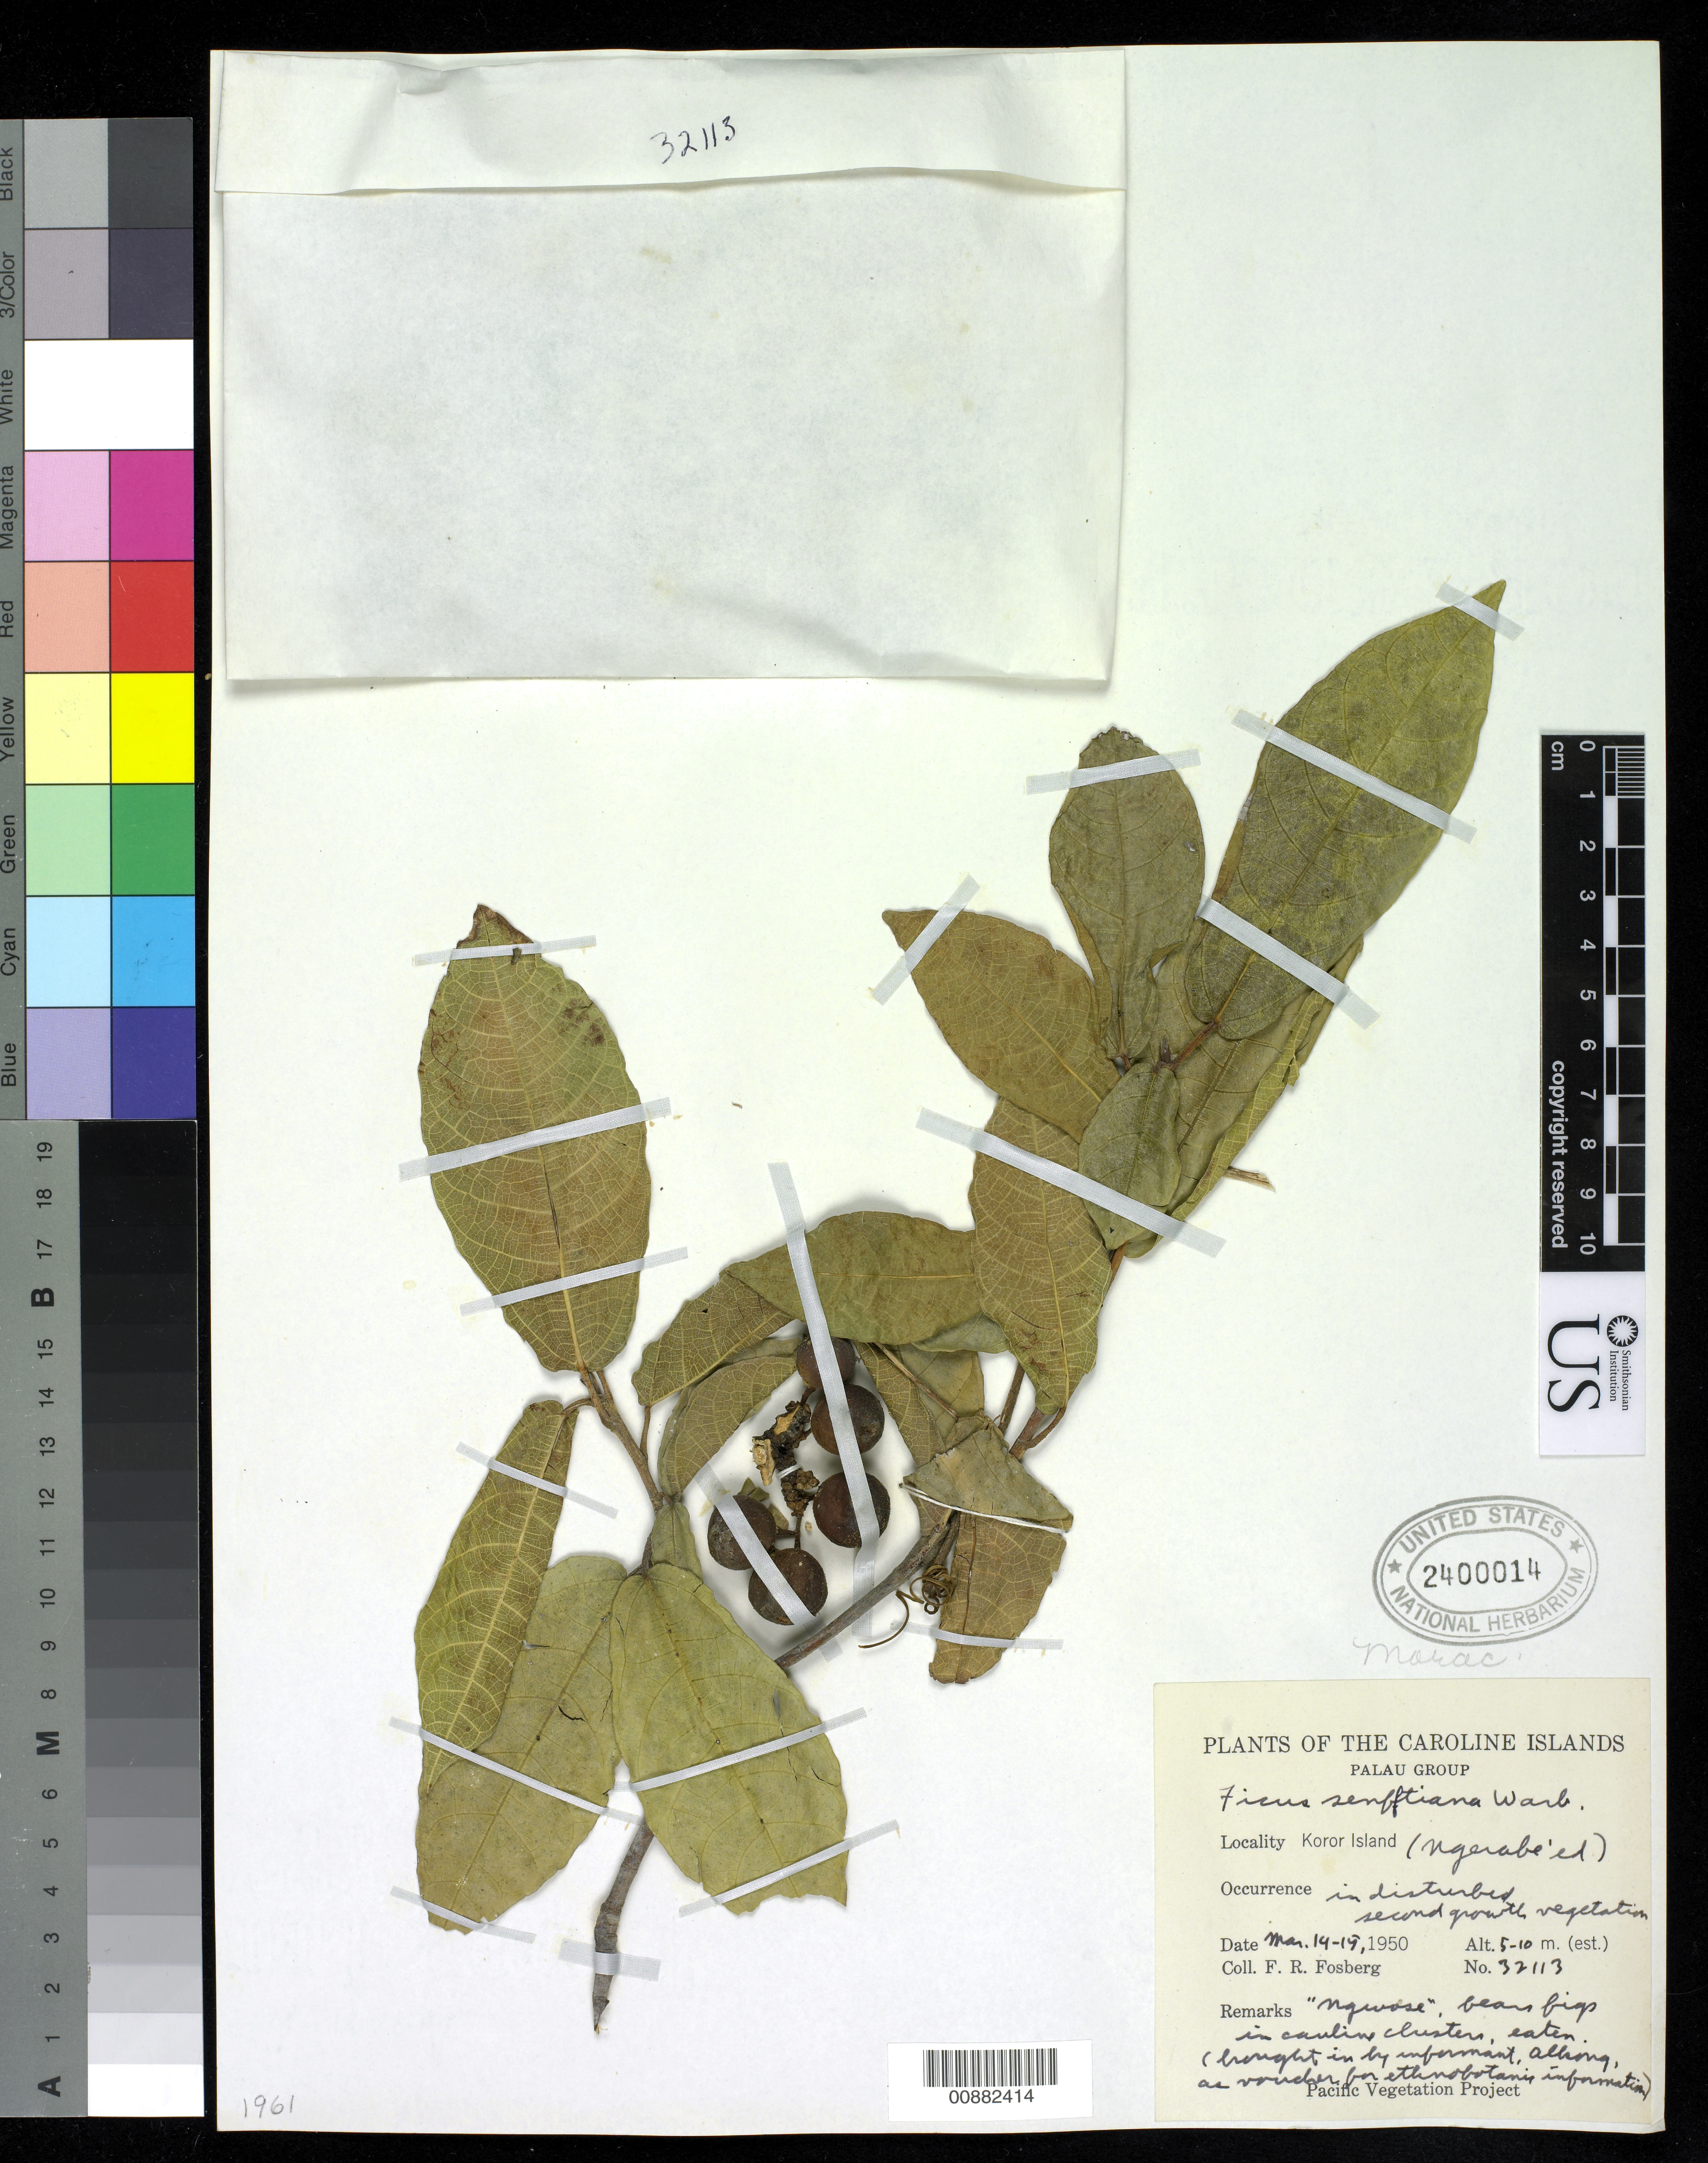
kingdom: Plantae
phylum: Tracheophyta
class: Magnoliopsida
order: Rosales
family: Moraceae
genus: Ficus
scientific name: Ficus senfftiana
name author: Warb.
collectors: F. R. Fosberg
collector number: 32113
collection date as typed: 28 Mar 1950 to 30 Mar 1950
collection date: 1950-03-28/1950-03-30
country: Palau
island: Babeldaob [Babelthuap]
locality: West coast of iIsland; Ngeremetengel.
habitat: In disturbed second growth vegetation.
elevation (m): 1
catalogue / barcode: US 2400014